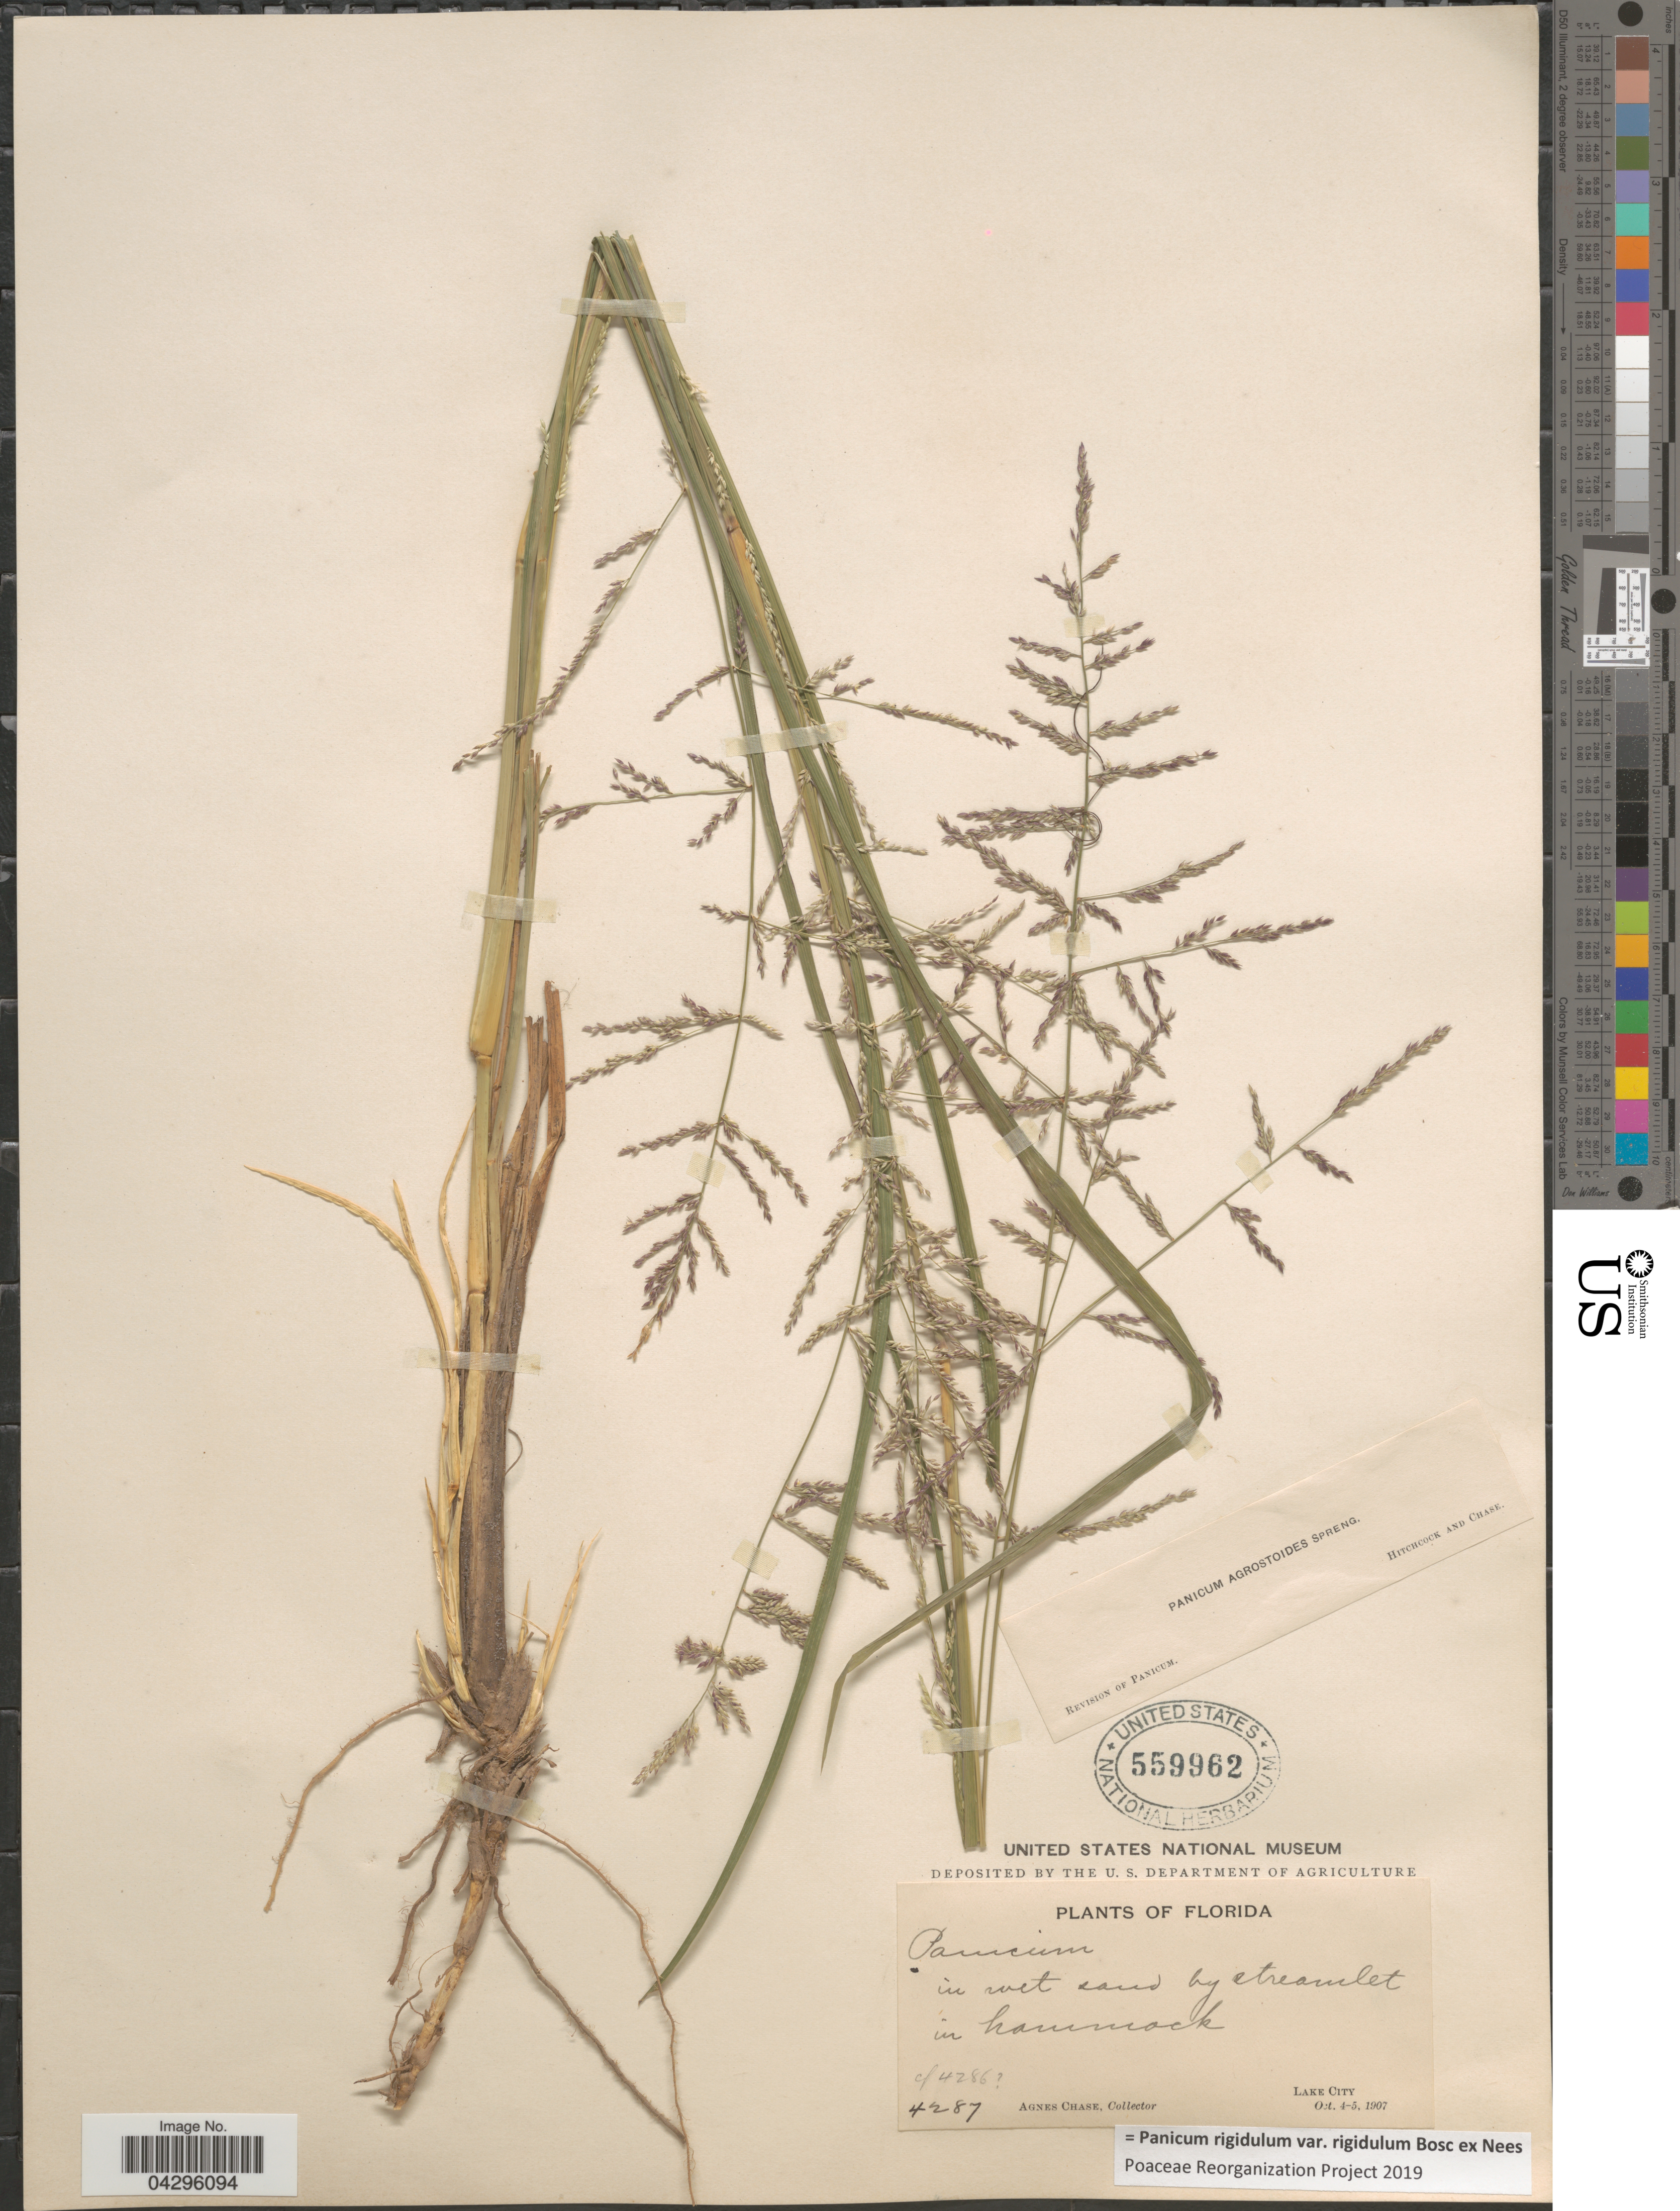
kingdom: Plantae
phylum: Tracheophyta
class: Liliopsida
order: Poales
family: Poaceae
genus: Panicum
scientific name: Panicum rigidulum var. rigidulum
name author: Bosc ex Nees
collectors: A. Chase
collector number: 4287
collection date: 1907-10-04/1907-10-05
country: United States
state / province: Florida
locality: In wet sand by streamlet in hammock. Lake City.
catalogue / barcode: US 559962